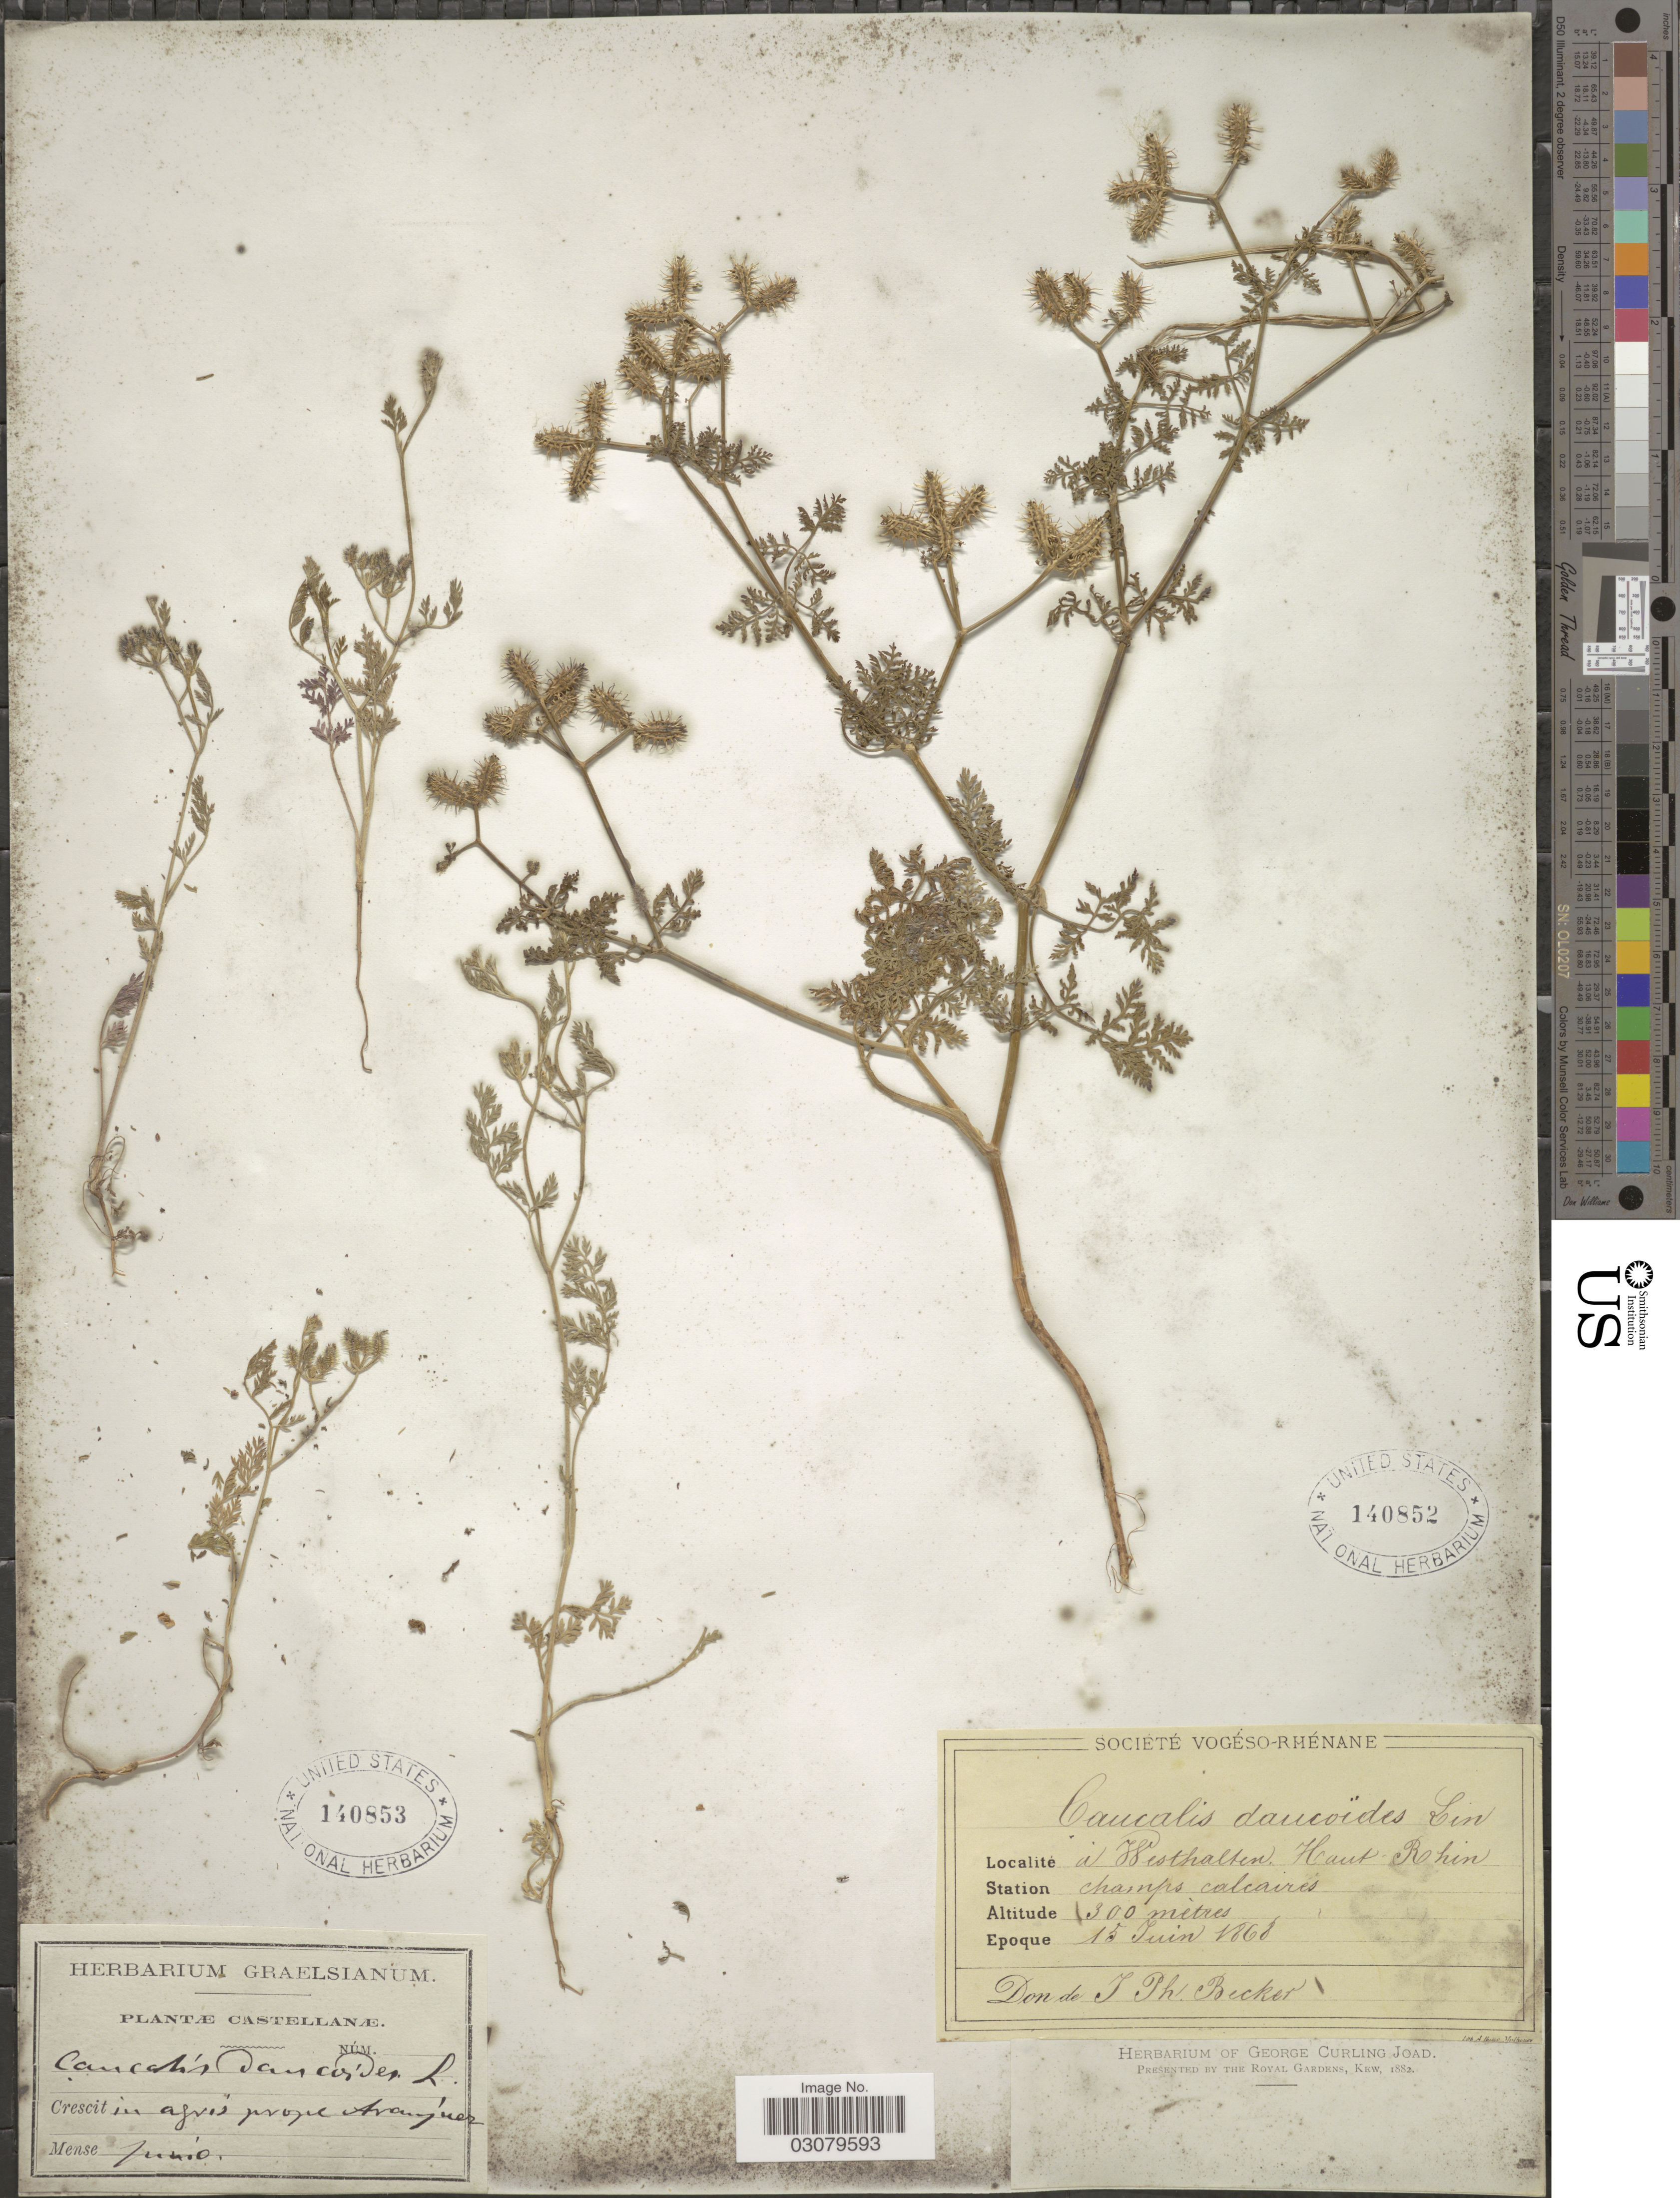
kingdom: Plantae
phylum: Tracheophyta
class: Magnoliopsida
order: Apiales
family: Apiaceae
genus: Caucalis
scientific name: Caucalis daucoides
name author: L.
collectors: ex herb. George Curling Joad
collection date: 1860-06-15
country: France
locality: Westhalten. Haut Rohin.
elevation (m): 300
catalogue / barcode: US 140852